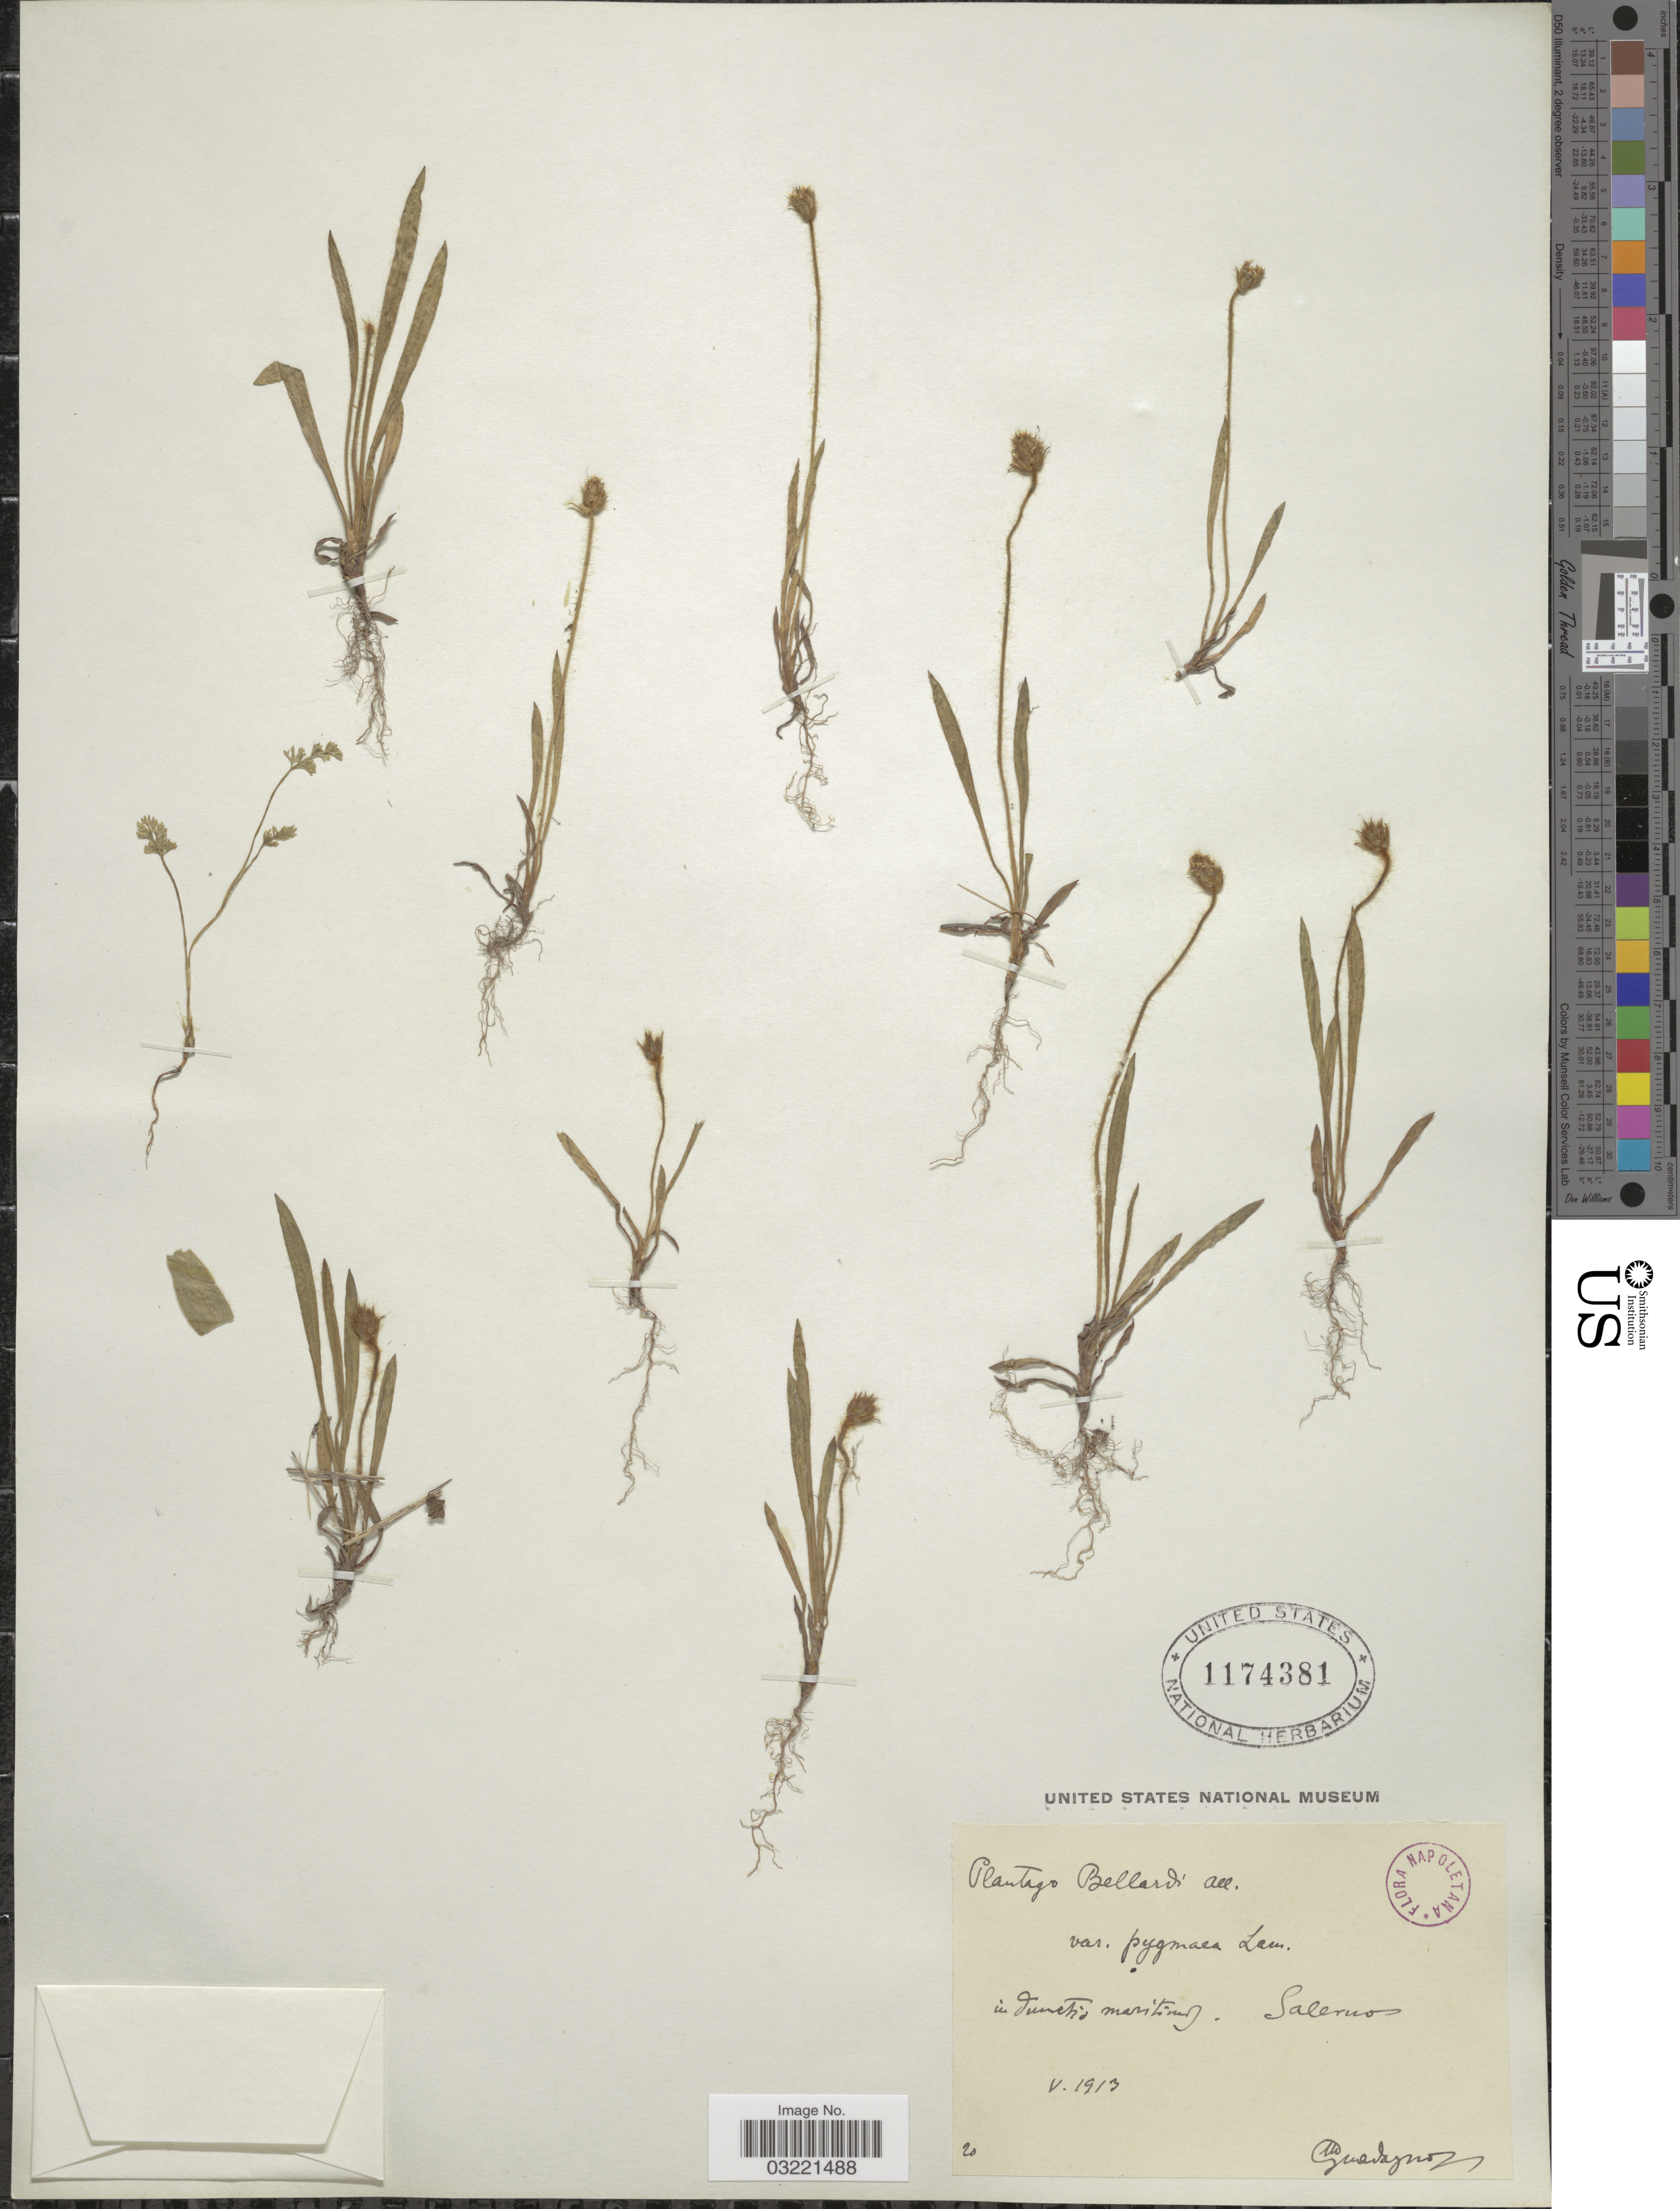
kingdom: Plantae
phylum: Tracheophyta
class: Magnoliopsida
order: Lamiales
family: Plantaginaceae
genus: Plantago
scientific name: Plantago bellardi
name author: All.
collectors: M. Guadagno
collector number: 20*?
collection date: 1913-05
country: Italy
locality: In dumetis maritimis. Salerno.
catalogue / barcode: US 1174381